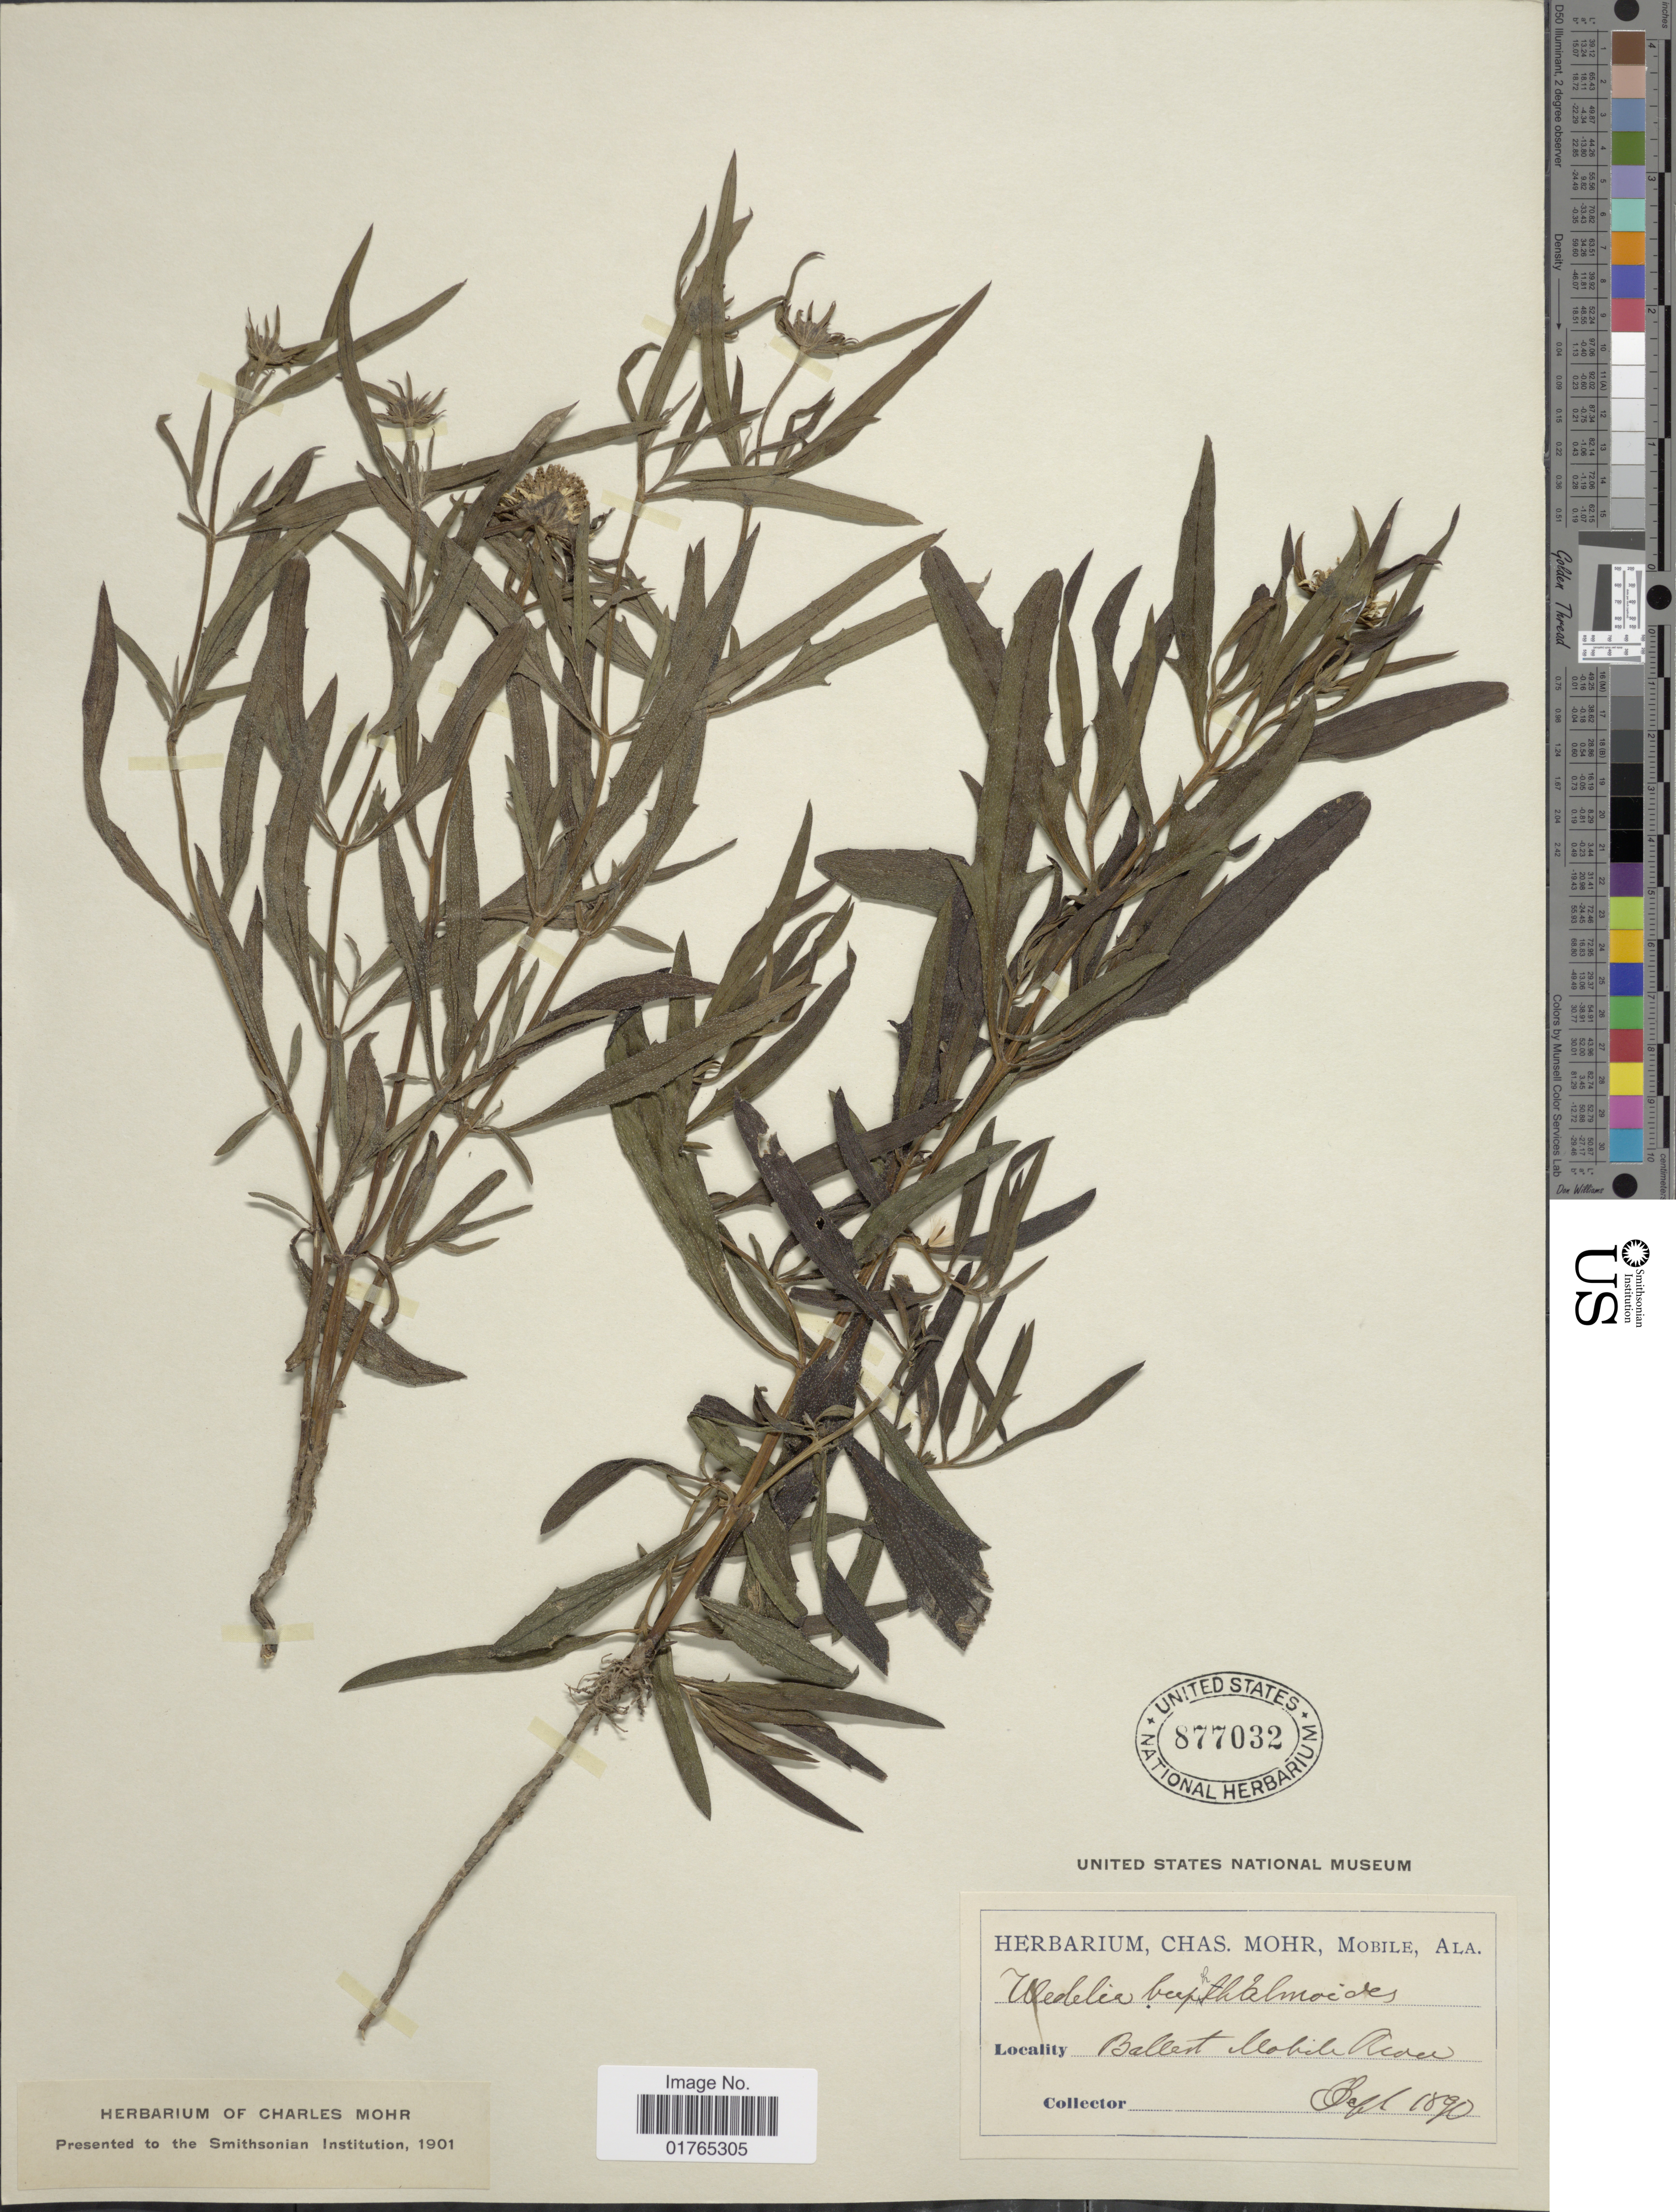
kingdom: Plantae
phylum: Tracheophyta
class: Magnoliopsida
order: Asterales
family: Asteraceae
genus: Pascalia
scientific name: Pascalia glauca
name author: Ortega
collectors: ex herb. Charles Mohr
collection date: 1890-09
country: United States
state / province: Alabama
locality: Ballast Mobile River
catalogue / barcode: US 877032